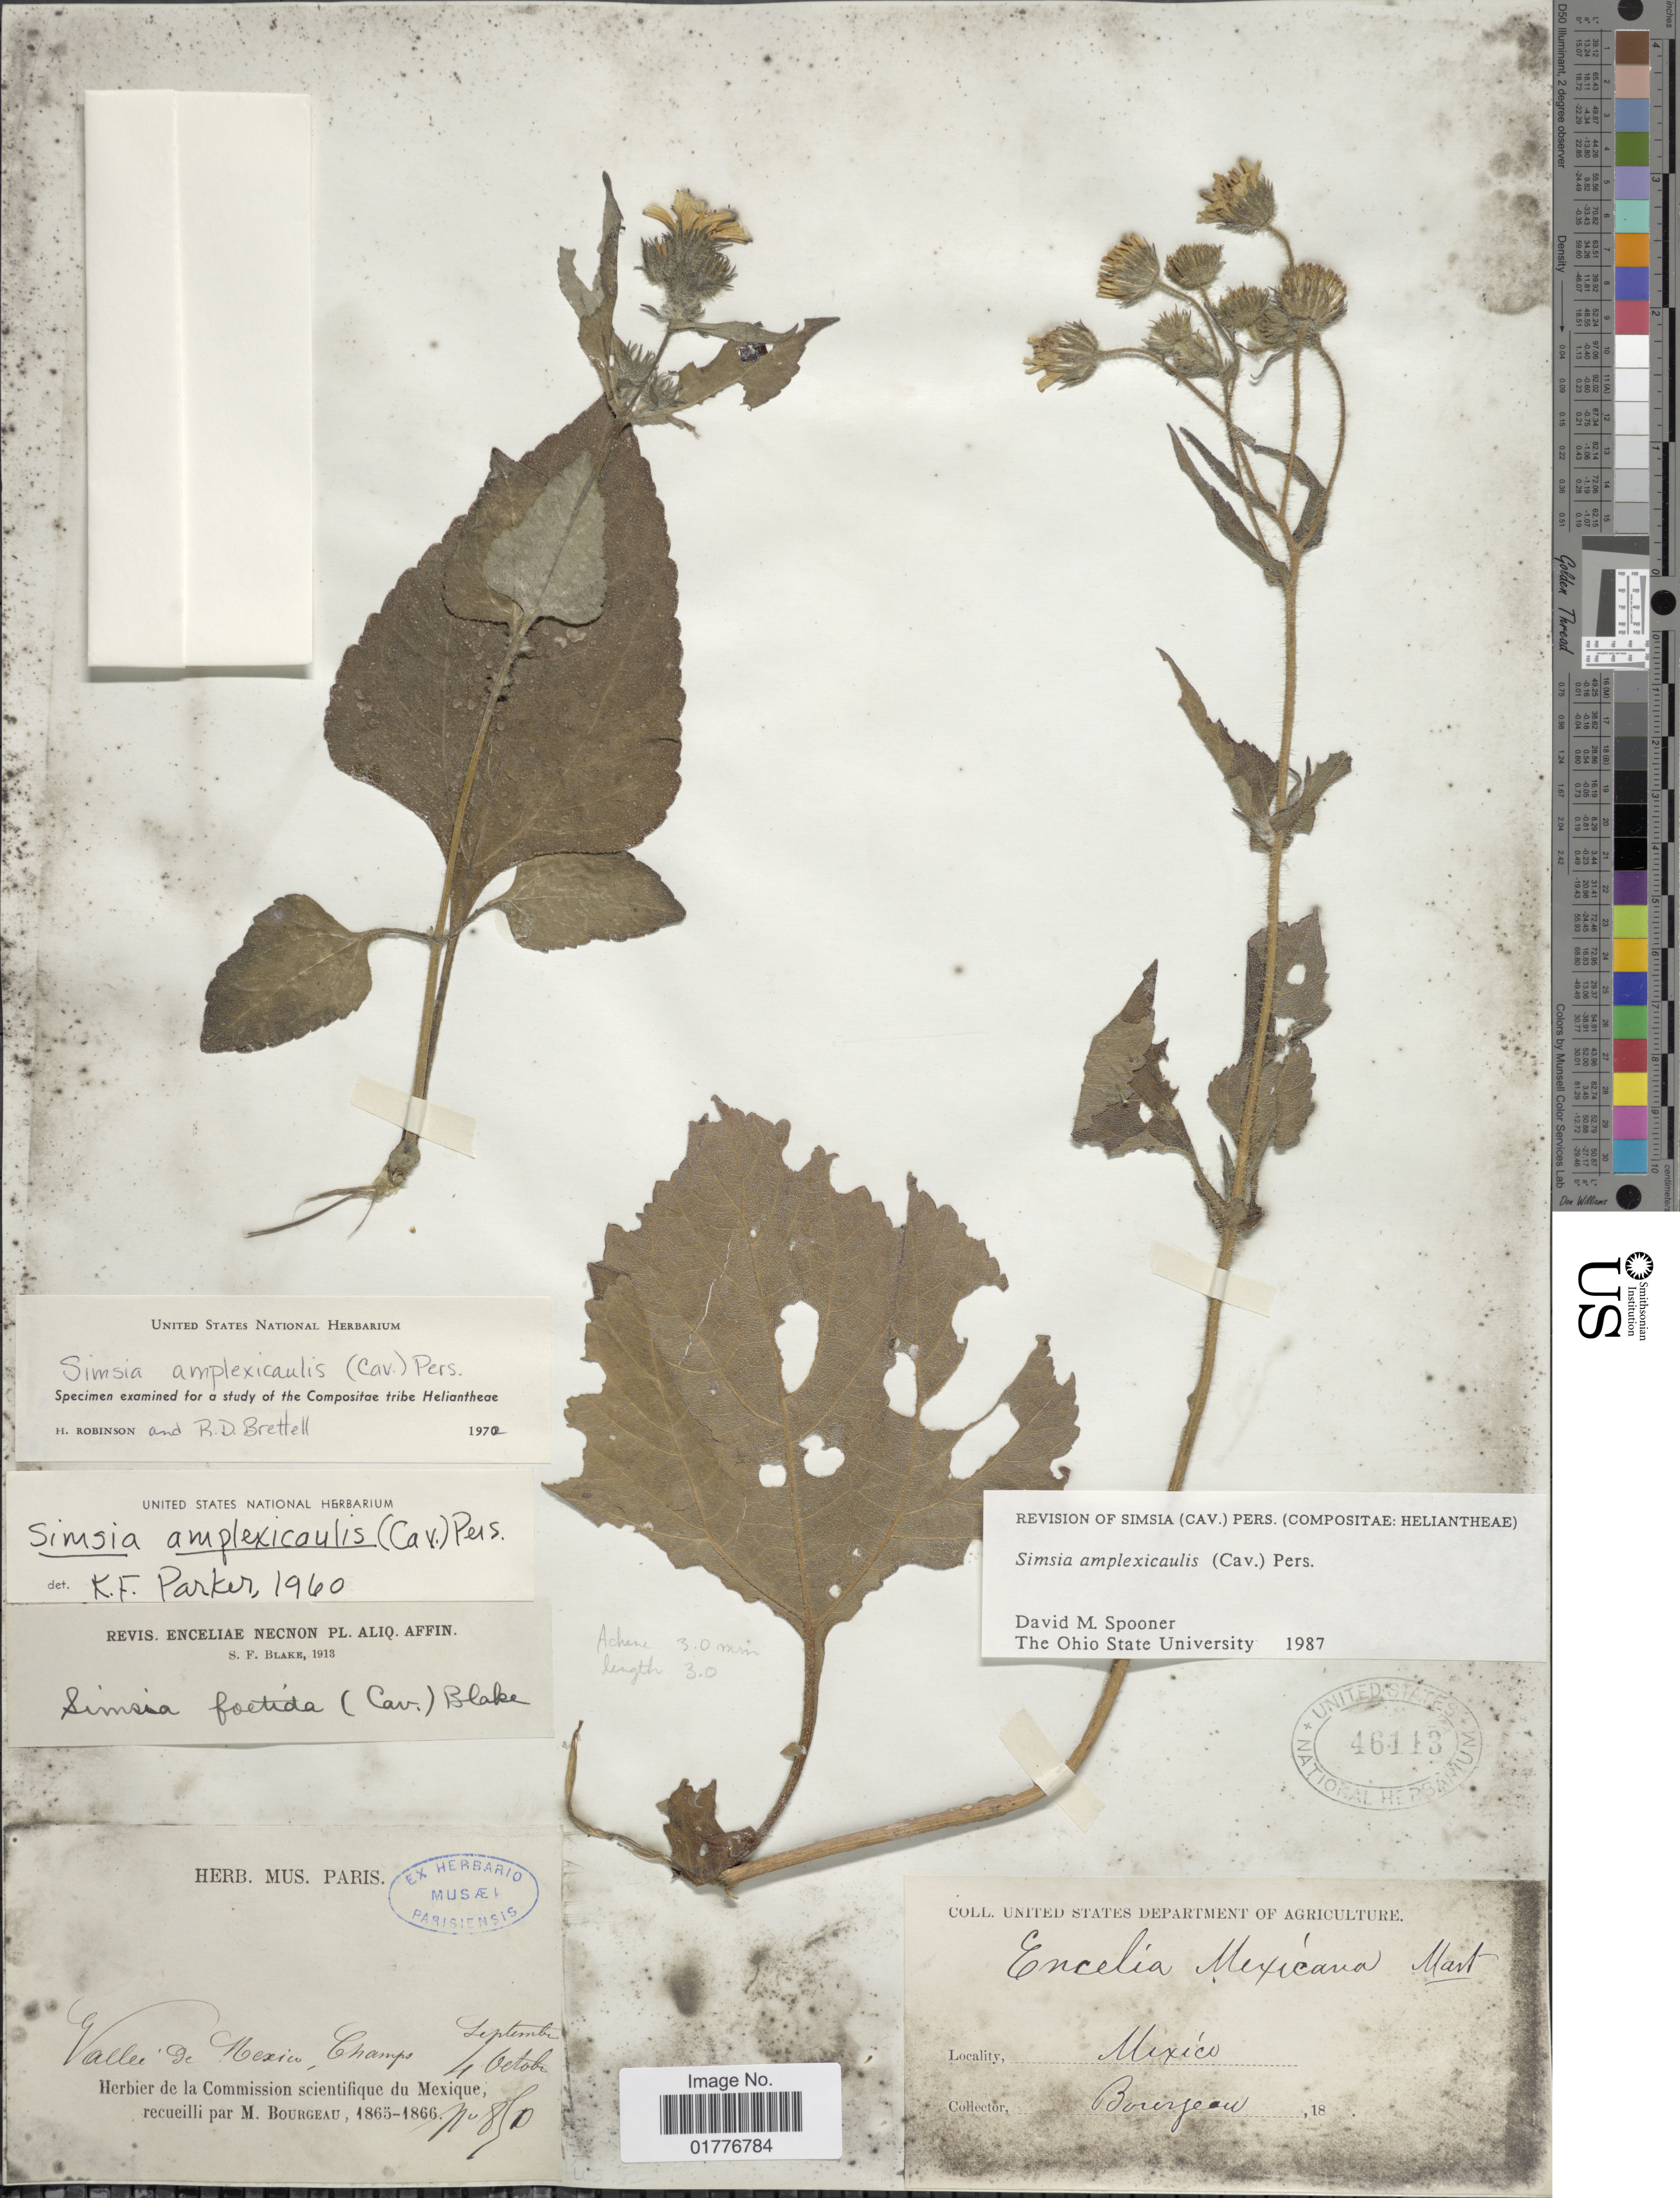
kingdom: Plantae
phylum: Tracheophyta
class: Magnoliopsida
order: Asterales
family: Asteraceae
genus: Simsia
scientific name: Simsia amplexicaulis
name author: (Cav.) Pers.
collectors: M. Bourgeau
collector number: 870*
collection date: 1865-09/1866-10-04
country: Mexico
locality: Vallei de Mexico, Champs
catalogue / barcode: US 46113